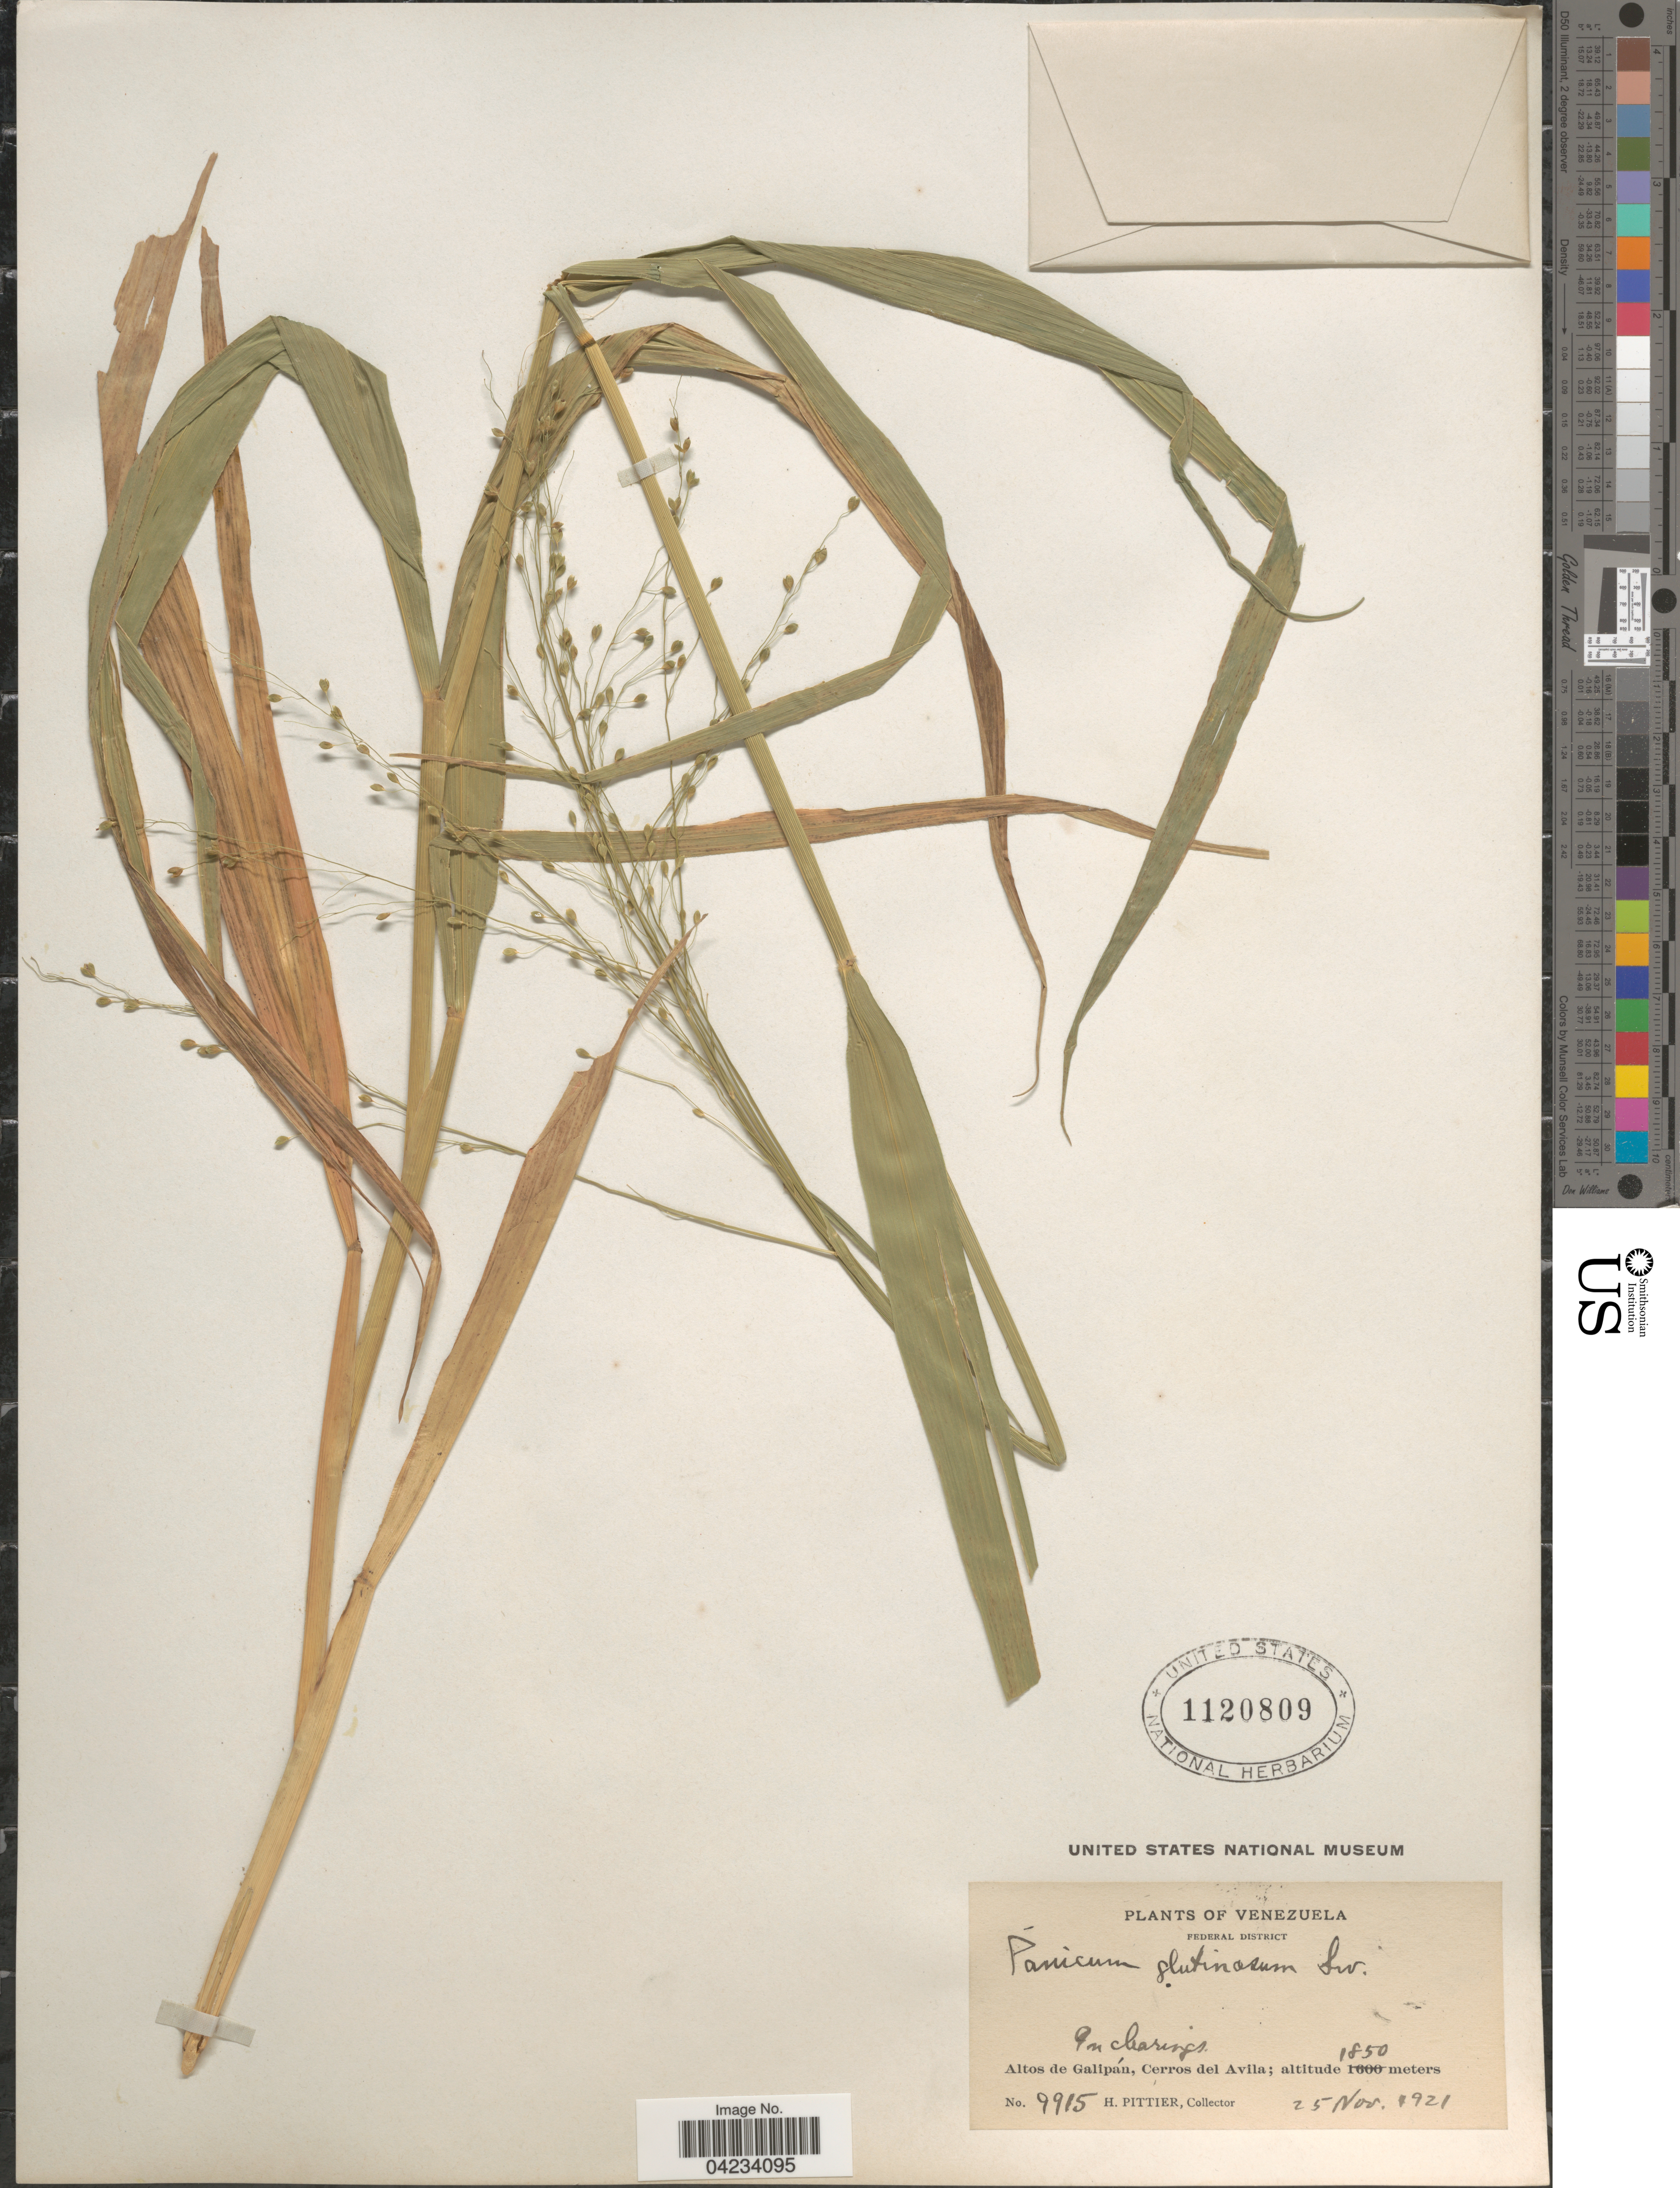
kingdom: Plantae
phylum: Tracheophyta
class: Liliopsida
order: Poales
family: Poaceae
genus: Homolepis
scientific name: Homolepis glutinosa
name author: (Sw.) Zuloaga & Soderstr.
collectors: H. F. Pittier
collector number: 9915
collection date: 1921-11-25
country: Venezuela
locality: Federal District. Altos de Galipán, Cerros del Avila.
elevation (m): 1850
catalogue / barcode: US 1120809